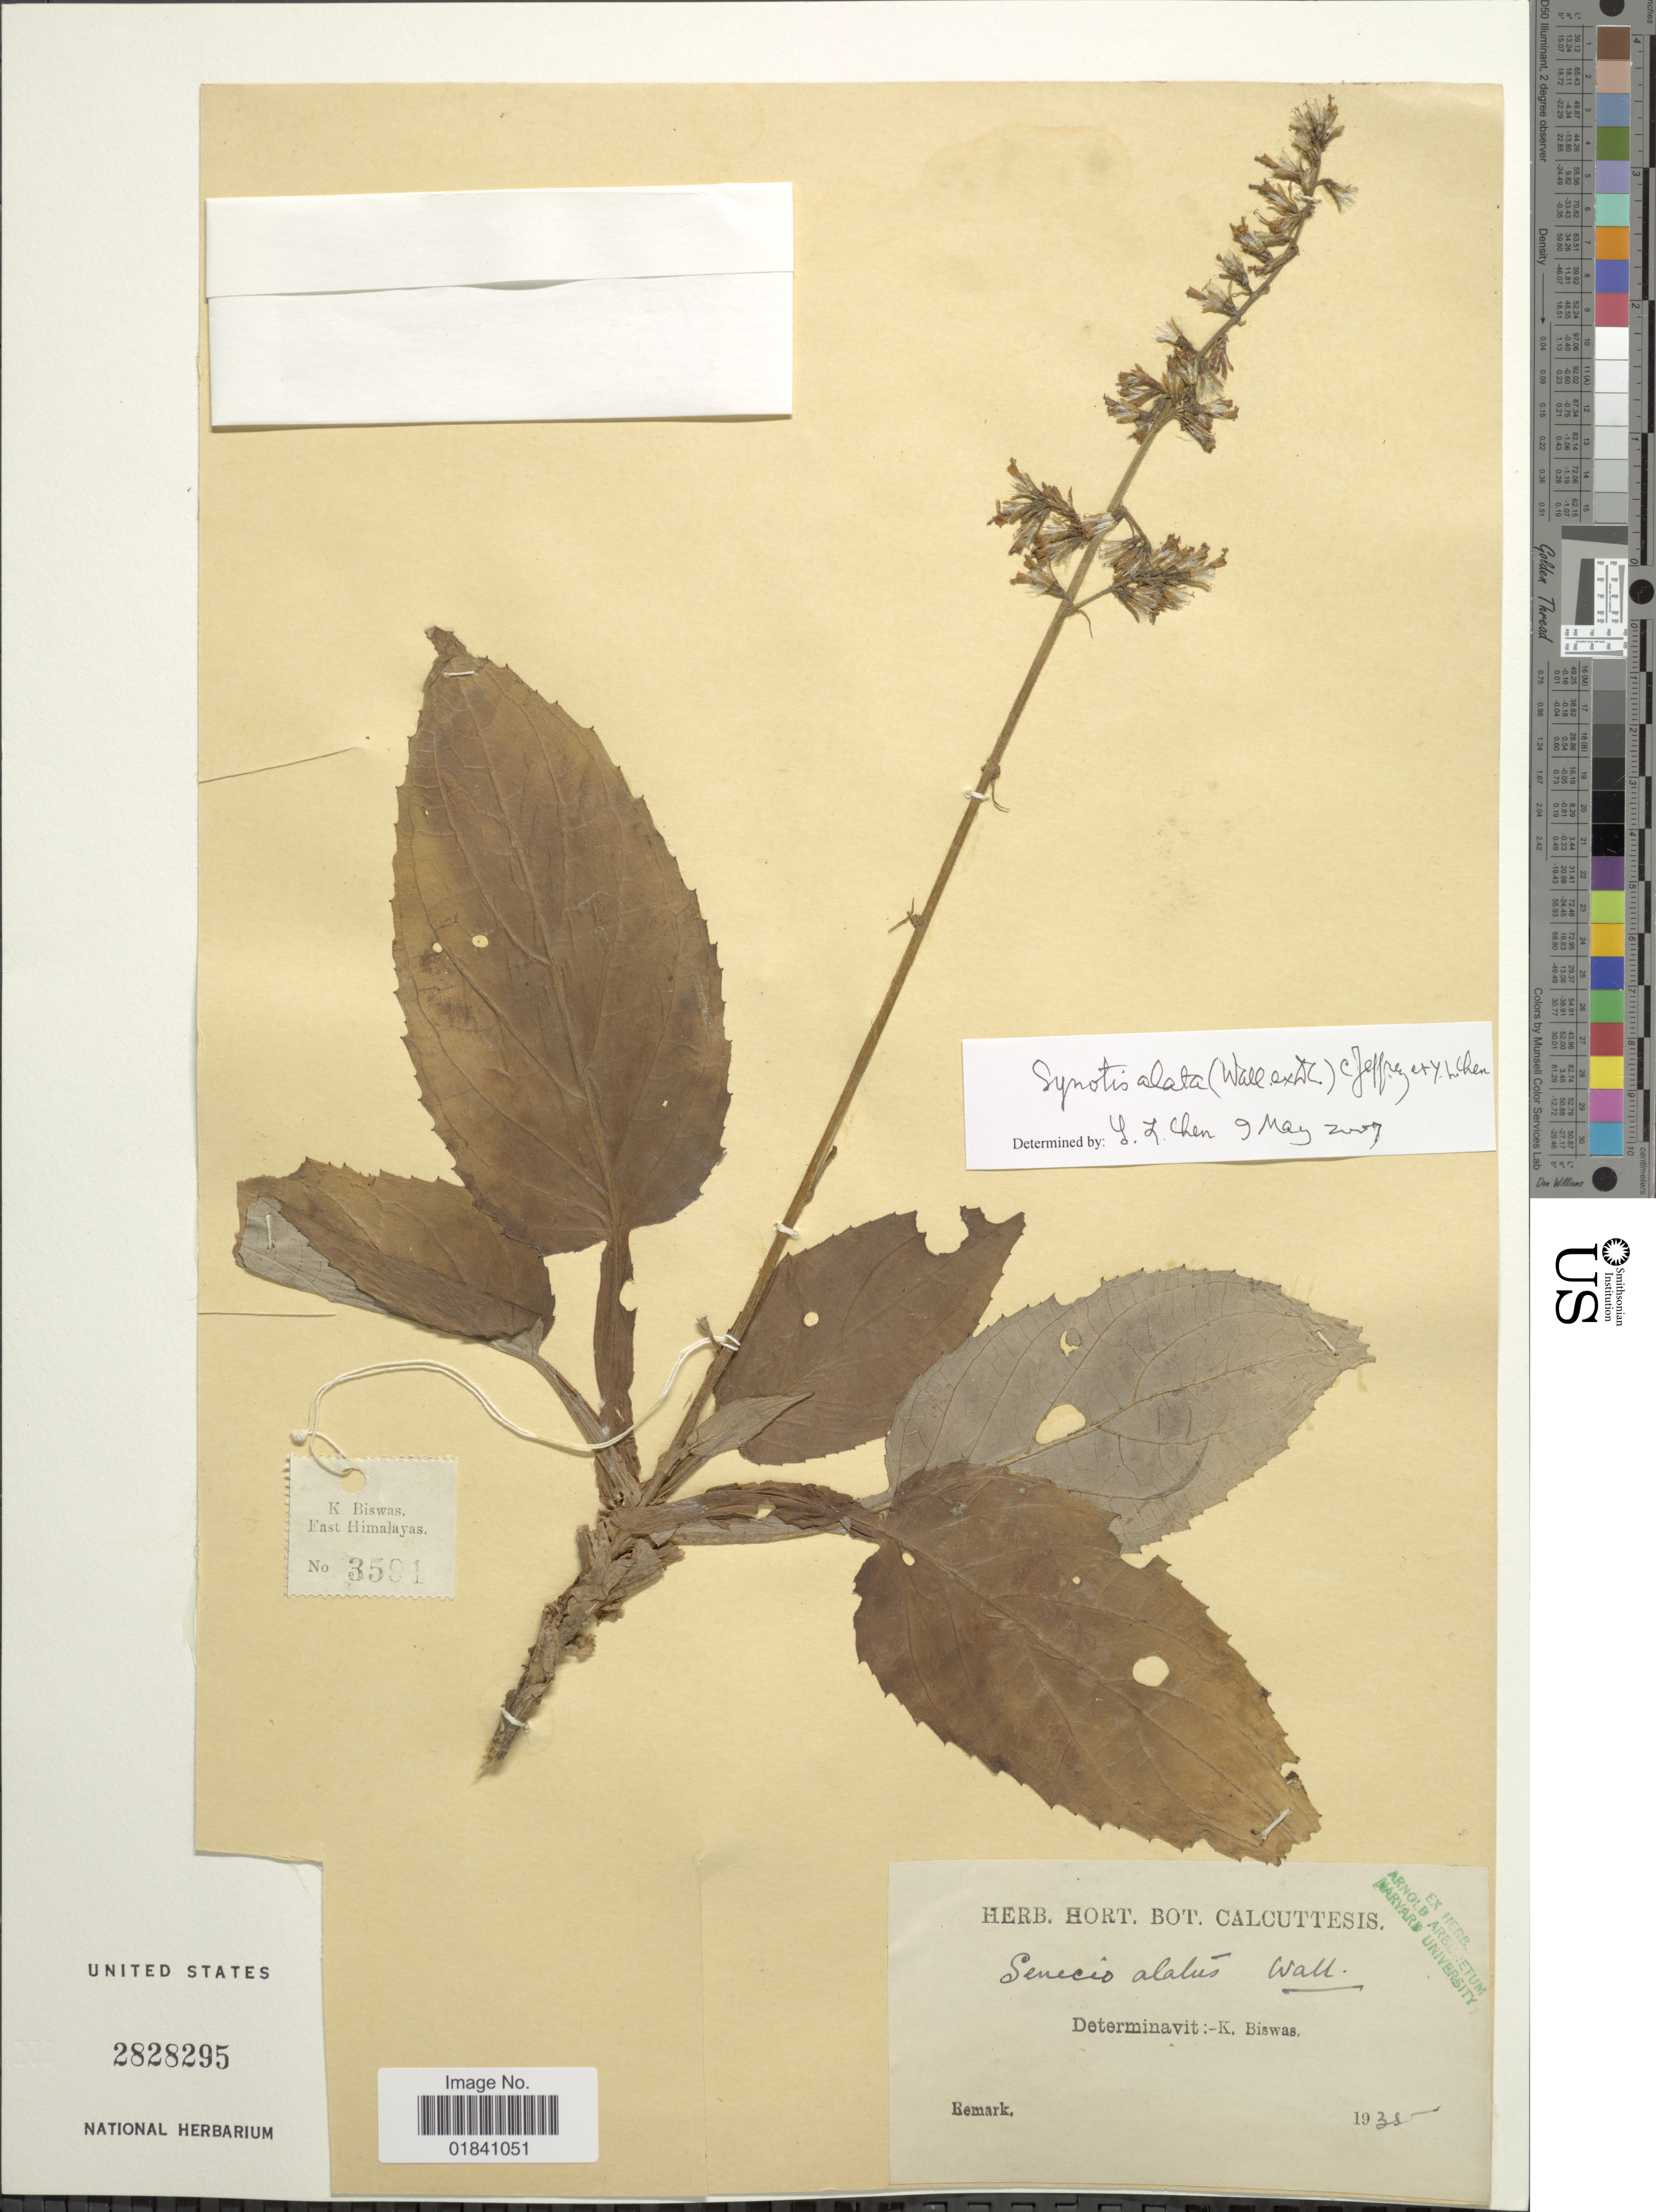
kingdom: Plantae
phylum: Tracheophyta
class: Magnoliopsida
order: Asterales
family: Asteraceae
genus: Synotis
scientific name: Synotis alata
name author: (Wall.) C. Jeffrey & Y.L. Chen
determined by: Chen, Y. L.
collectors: K. Biswas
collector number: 3591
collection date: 1935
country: India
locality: East Himalayas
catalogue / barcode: US 2828295